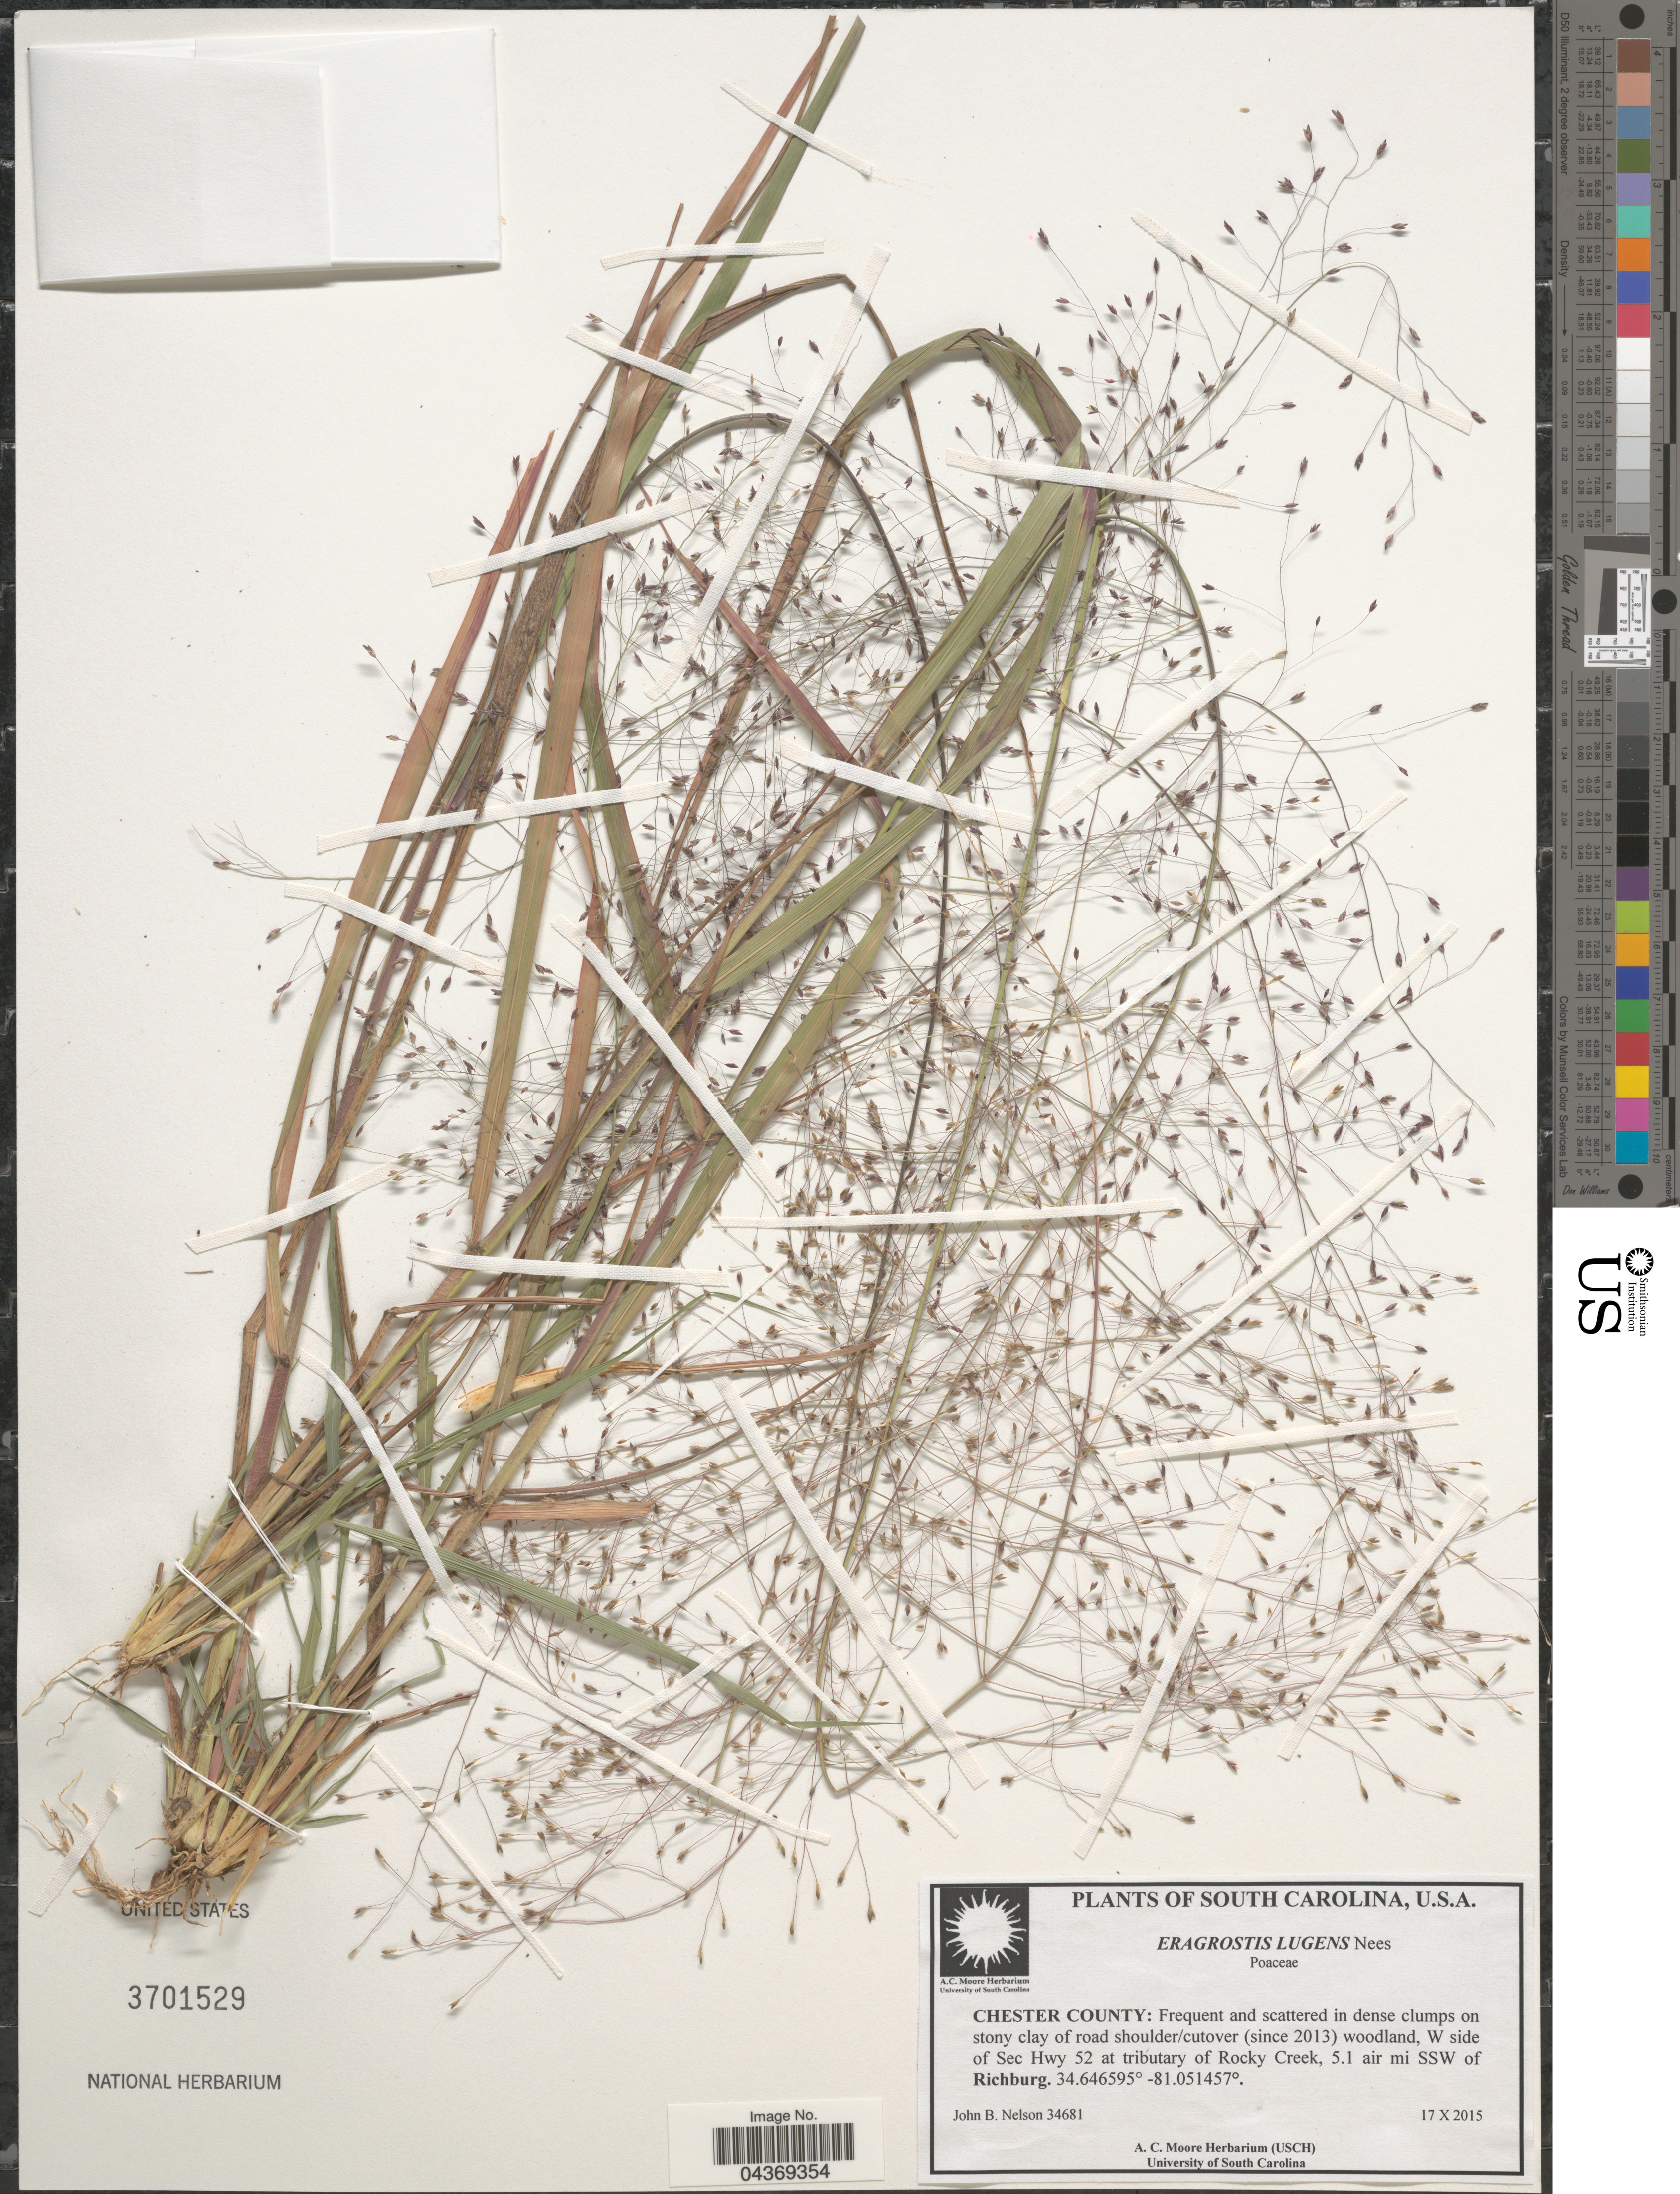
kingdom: Plantae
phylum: Tracheophyta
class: Liliopsida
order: Poales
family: Poaceae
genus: Eragrostis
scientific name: Eragrostis lugens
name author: Nees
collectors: J. B. Nelson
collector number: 34681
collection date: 2015-10-17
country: United States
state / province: South Carolina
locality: Chester County: Frequent and scattered in dense clumps on stony clay of road shoulder/cutover (since 2013) woodland, W side of Sec Hwy 52 at tributary of Rocky Creek, 5.1 air mi SSW of Richburg.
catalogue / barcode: US 3701529